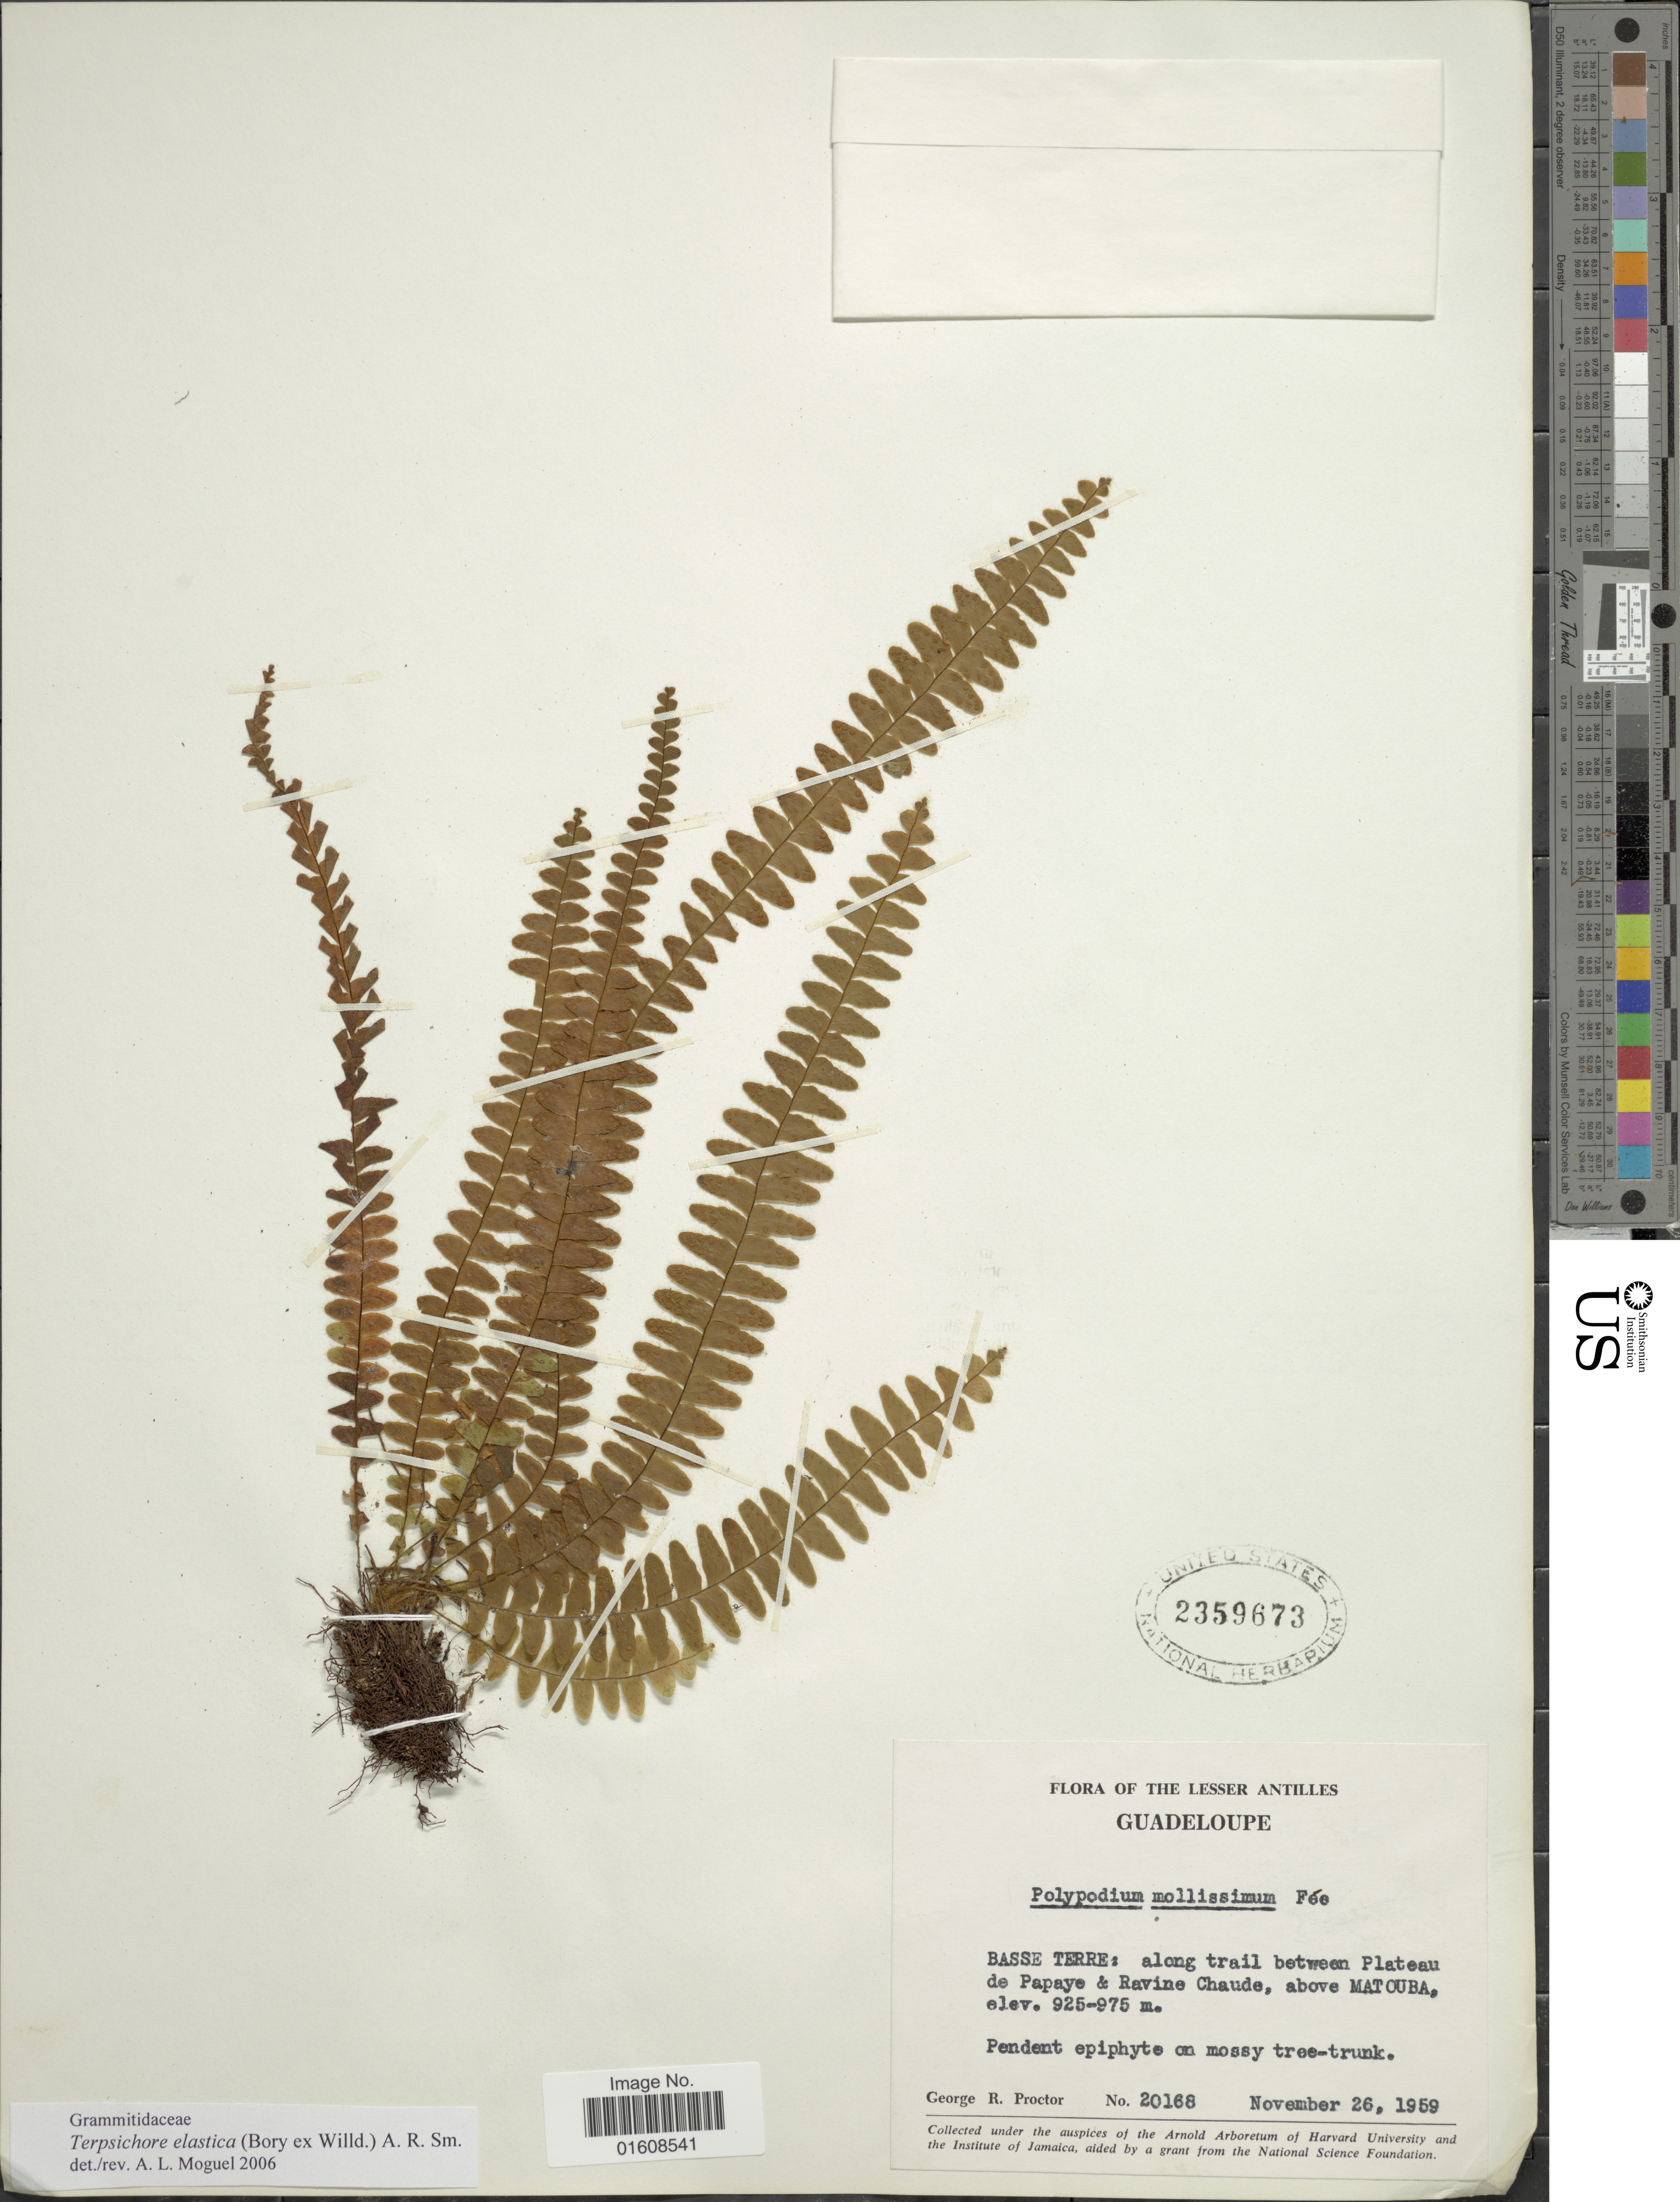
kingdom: Plantae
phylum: Tracheophyta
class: Polypodiopsida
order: Polypodiales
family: Polypodiaceae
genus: Alansmia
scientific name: Alansmia elastica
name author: (Bory ex Willd.) Moguel & M. Kessler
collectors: G. R. Proctor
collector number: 20168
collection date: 1959-11-26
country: Guadeloupe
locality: Lesser Antilles. Basse Terre: along trail between Plateau de Papaye & Ravine Chaude, above Matouba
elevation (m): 925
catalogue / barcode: US 2359673